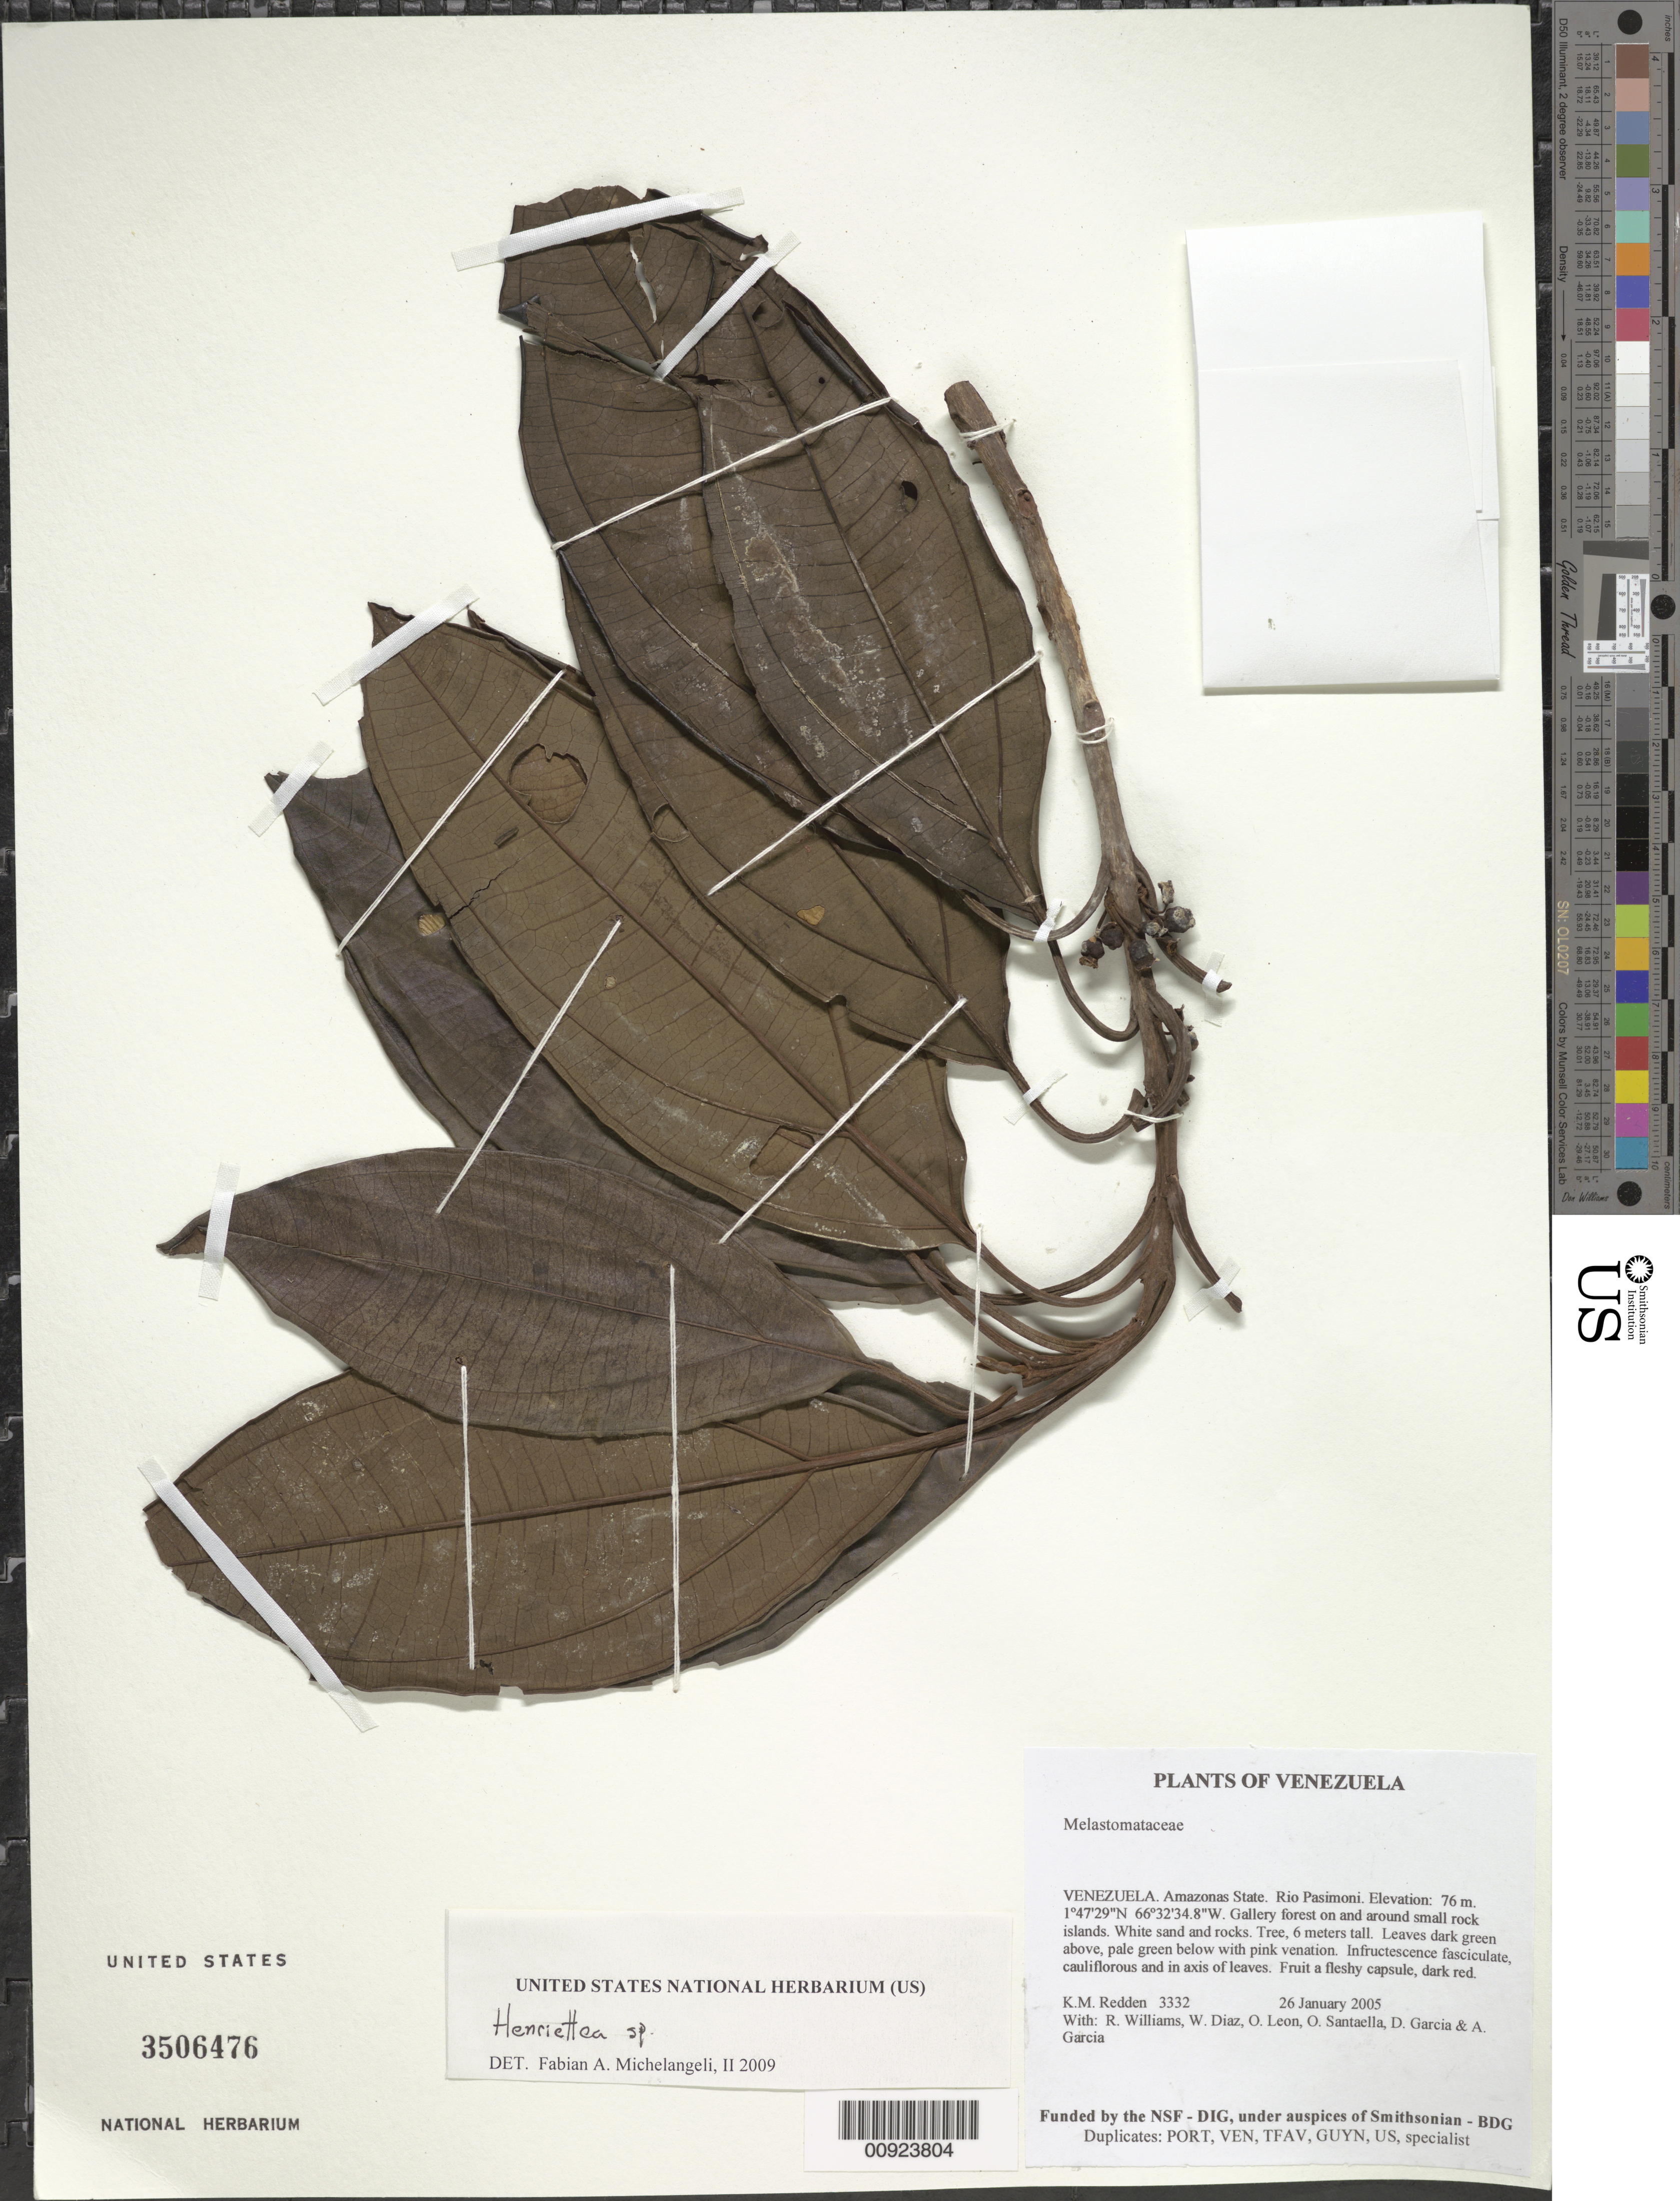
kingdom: Plantae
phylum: Tracheophyta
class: Magnoliopsida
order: Myrtales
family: Melastomataceae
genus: Henriettea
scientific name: Henriettea sp.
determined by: Michelangeli, F. A.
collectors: K. M. Redden, R. Williams, W. Díaz P., O. León, O. Santaella, D. Garcia & A. Garcia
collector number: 3332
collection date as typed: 26 January 2005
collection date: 2005-01-26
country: Venezuela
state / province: Amazonas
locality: Rio Pasimoni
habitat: Gallery forest on and around small rock islands. White sand and rocks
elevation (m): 76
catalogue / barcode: US 3506476